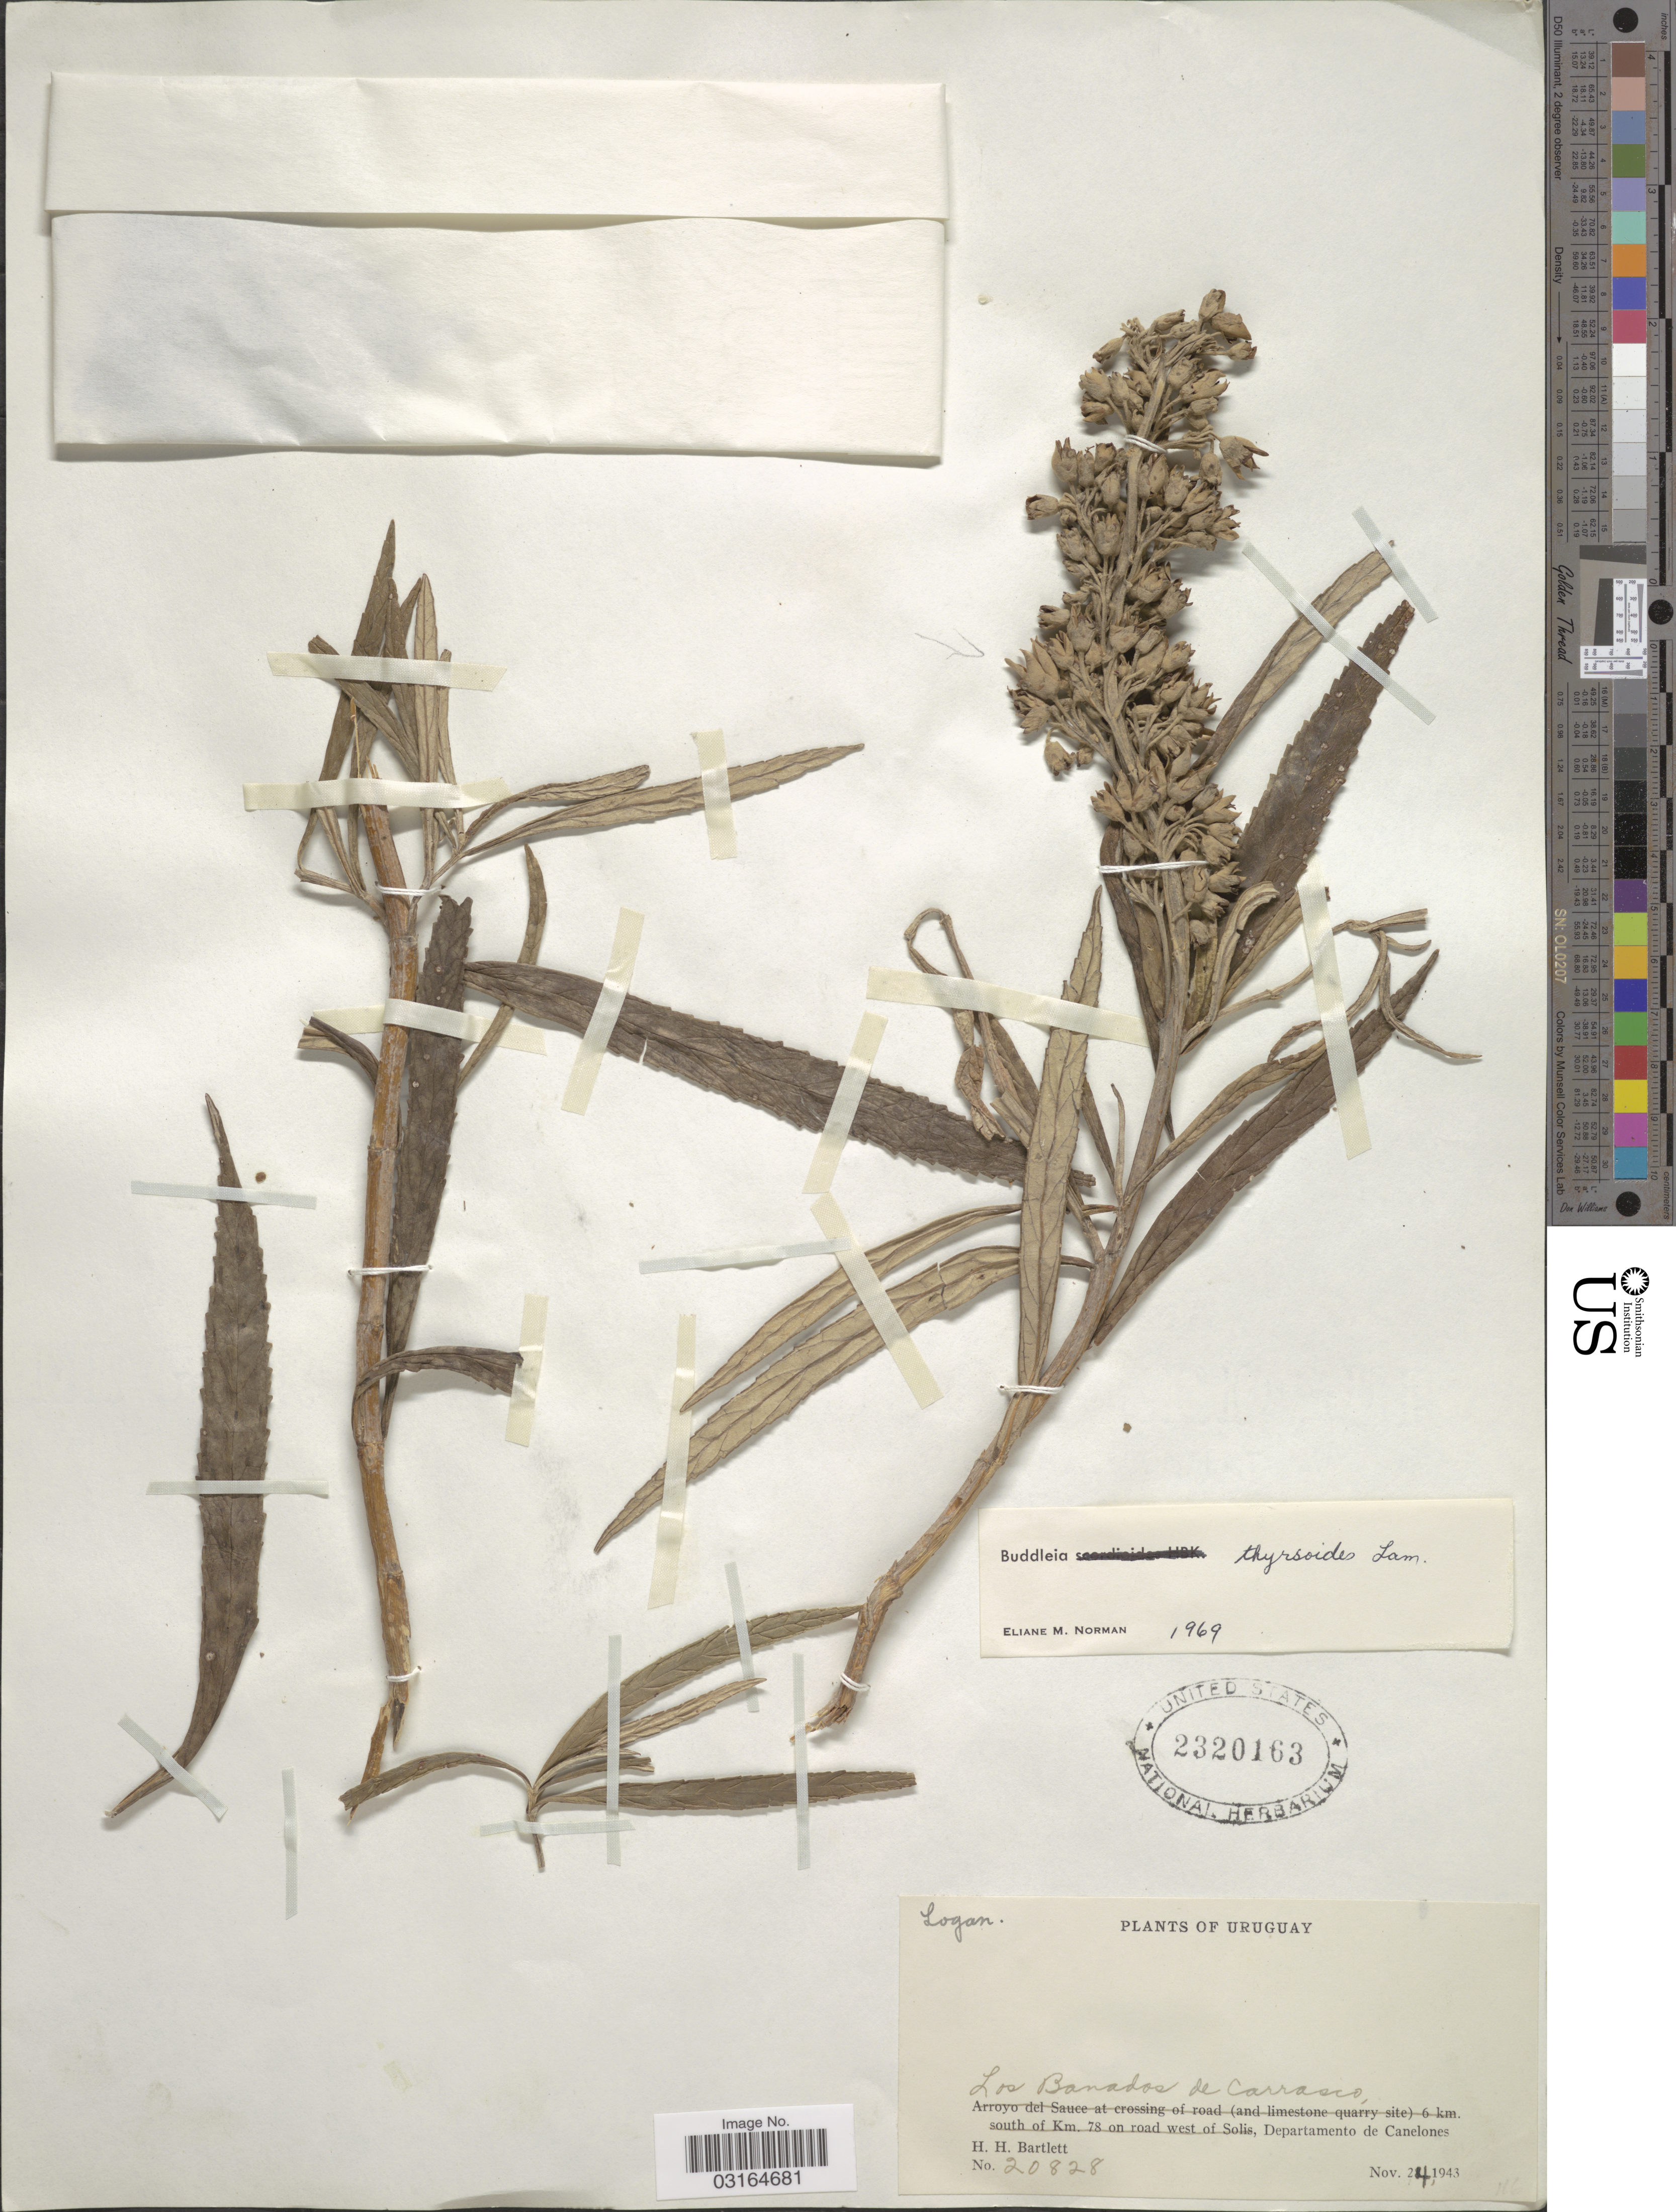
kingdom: Plantae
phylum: Tracheophyta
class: Magnoliopsida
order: Lamiales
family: Scrophulariaceae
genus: Buddleja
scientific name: Buddleja thyrsoides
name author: Lam.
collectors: H. H. Bartlett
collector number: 20828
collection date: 1943-11-24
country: Uruguay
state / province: Canelones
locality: Los Banados de Carrasco, Departamento de Canelones.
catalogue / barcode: US 2320163